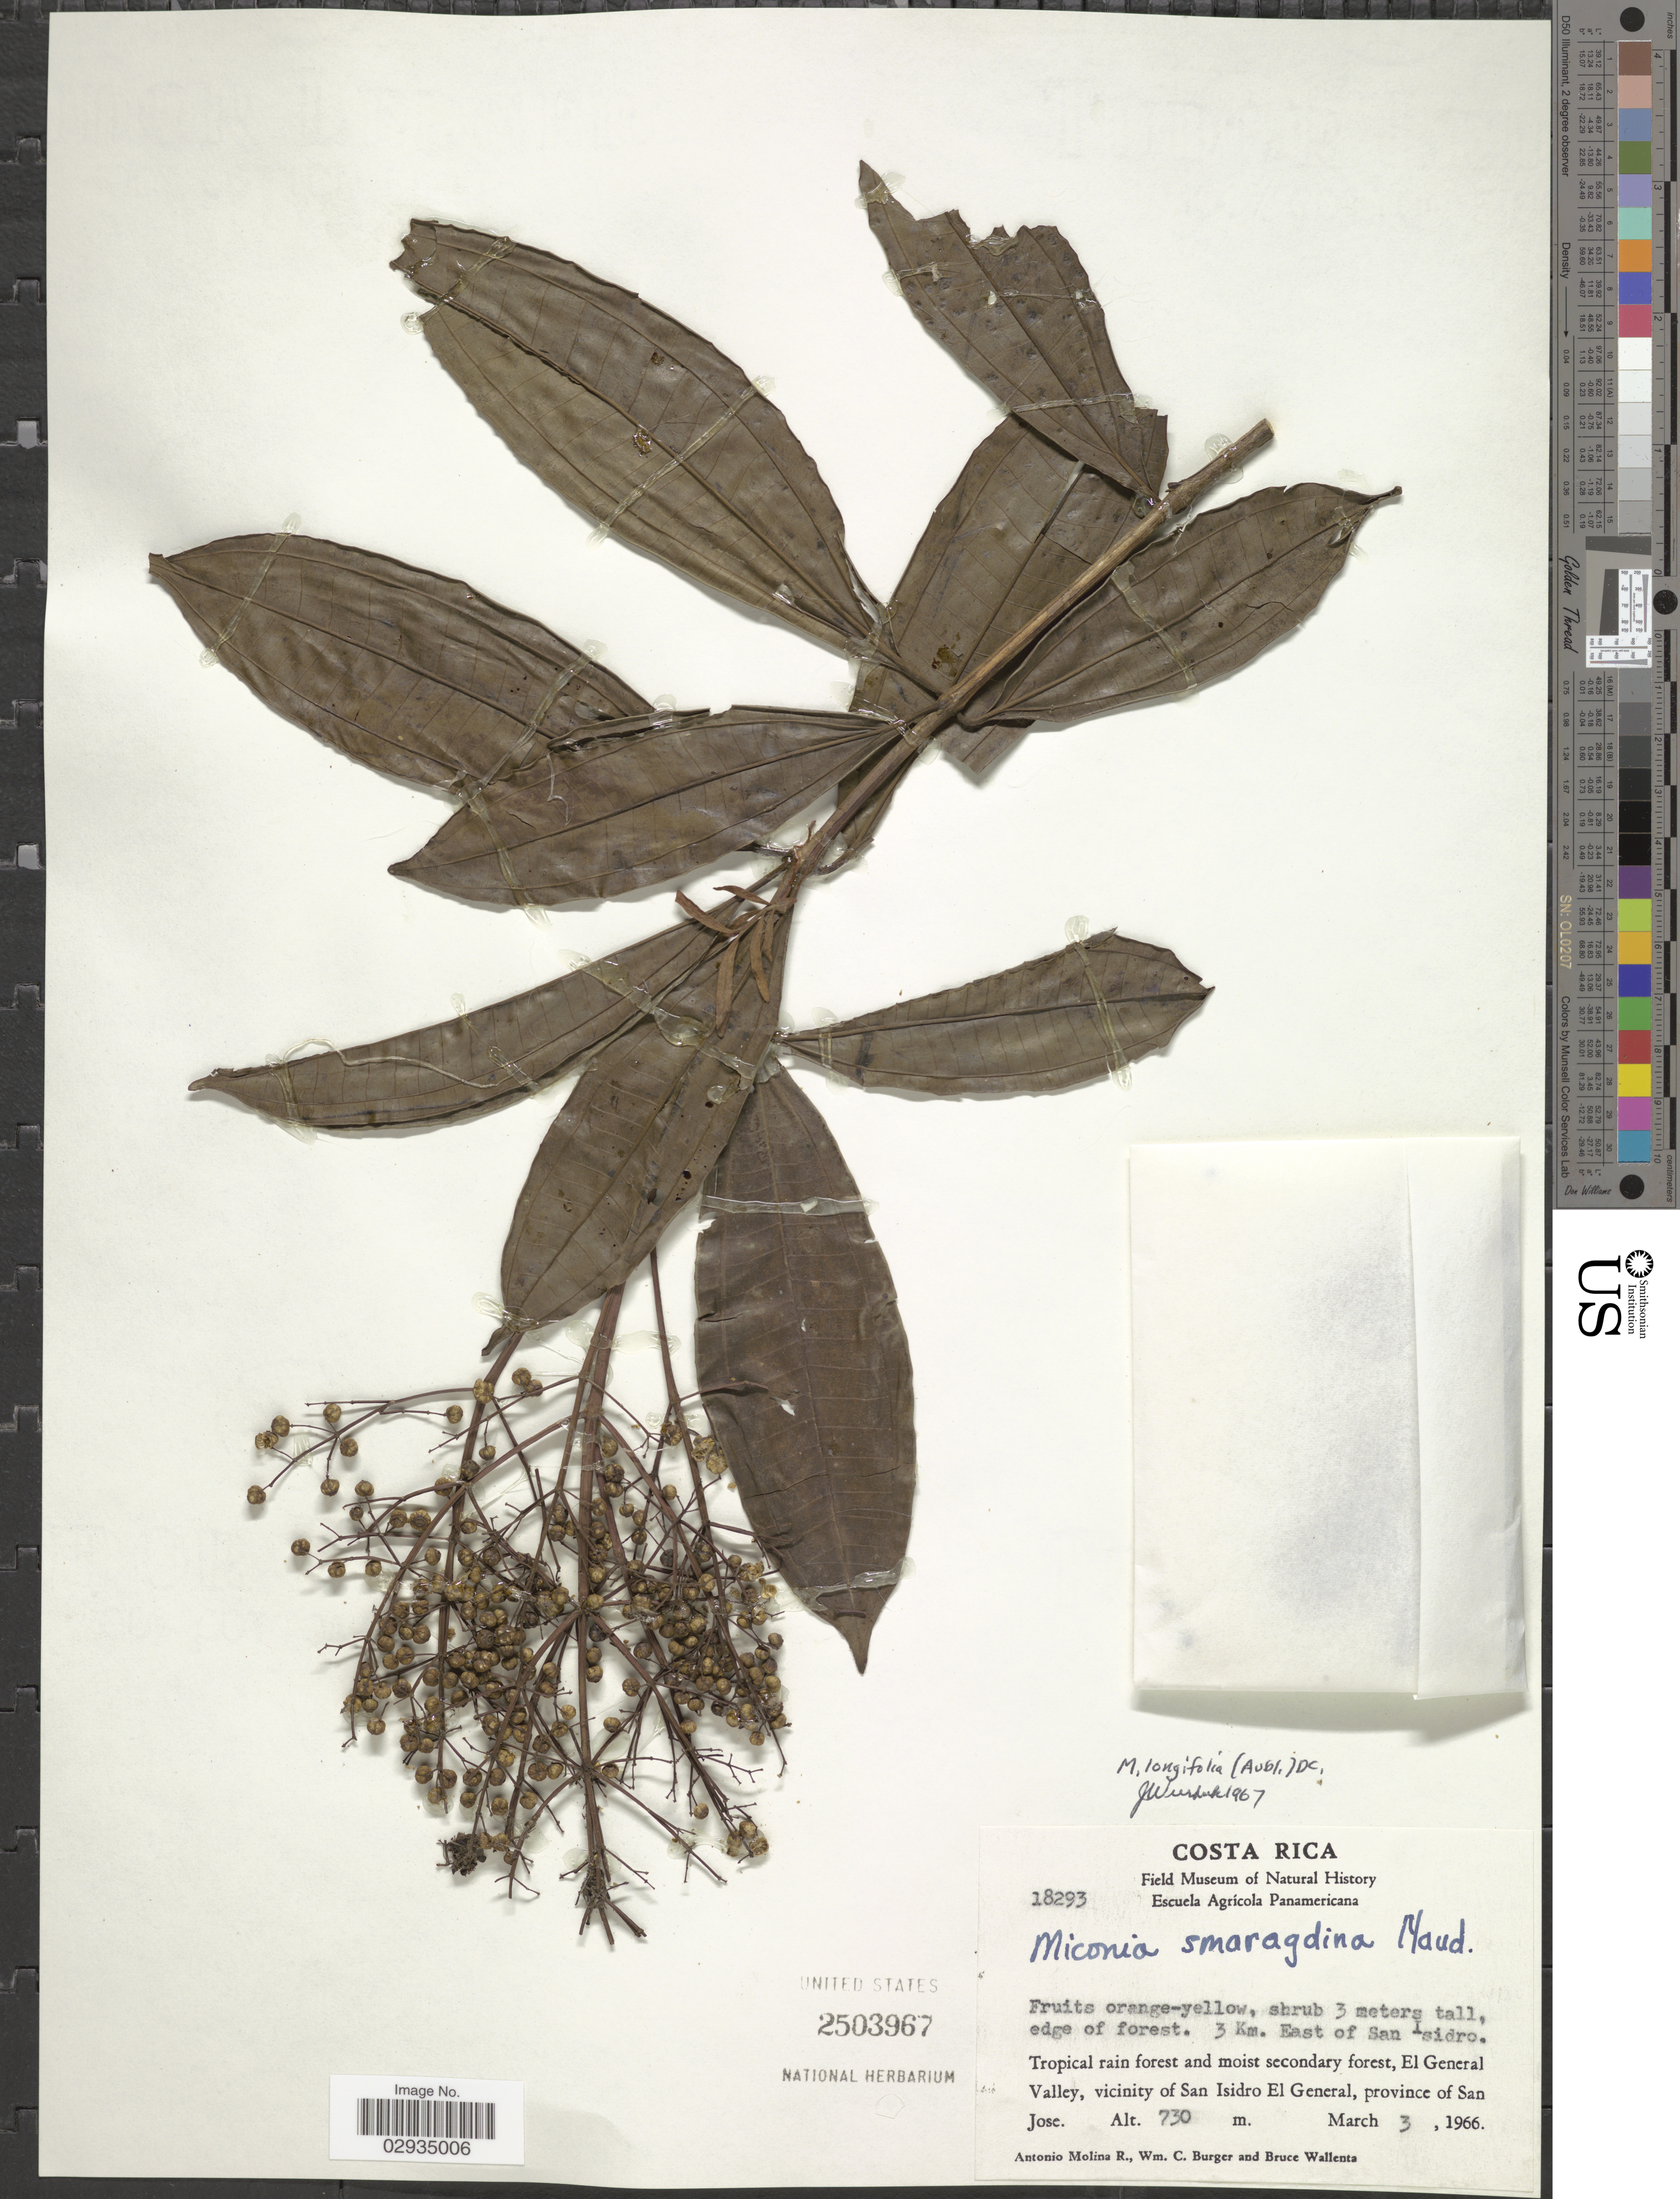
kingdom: Plantae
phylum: Tracheophyta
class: Magnoliopsida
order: Myrtales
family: Melastomataceae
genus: Miconia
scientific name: Miconia longifolia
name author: (Aubl.) DC.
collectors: A. Molina R., W. Burger & B. Wallenta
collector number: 18293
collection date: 1966-03-03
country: Costa Rica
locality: Edge of forest, 3 Km. East of San Isidro. Tropical rain forest and moist secondary forest, El General Valley, vicinity of San Isidro El General, province of San Jose.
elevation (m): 730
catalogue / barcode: US 2503967